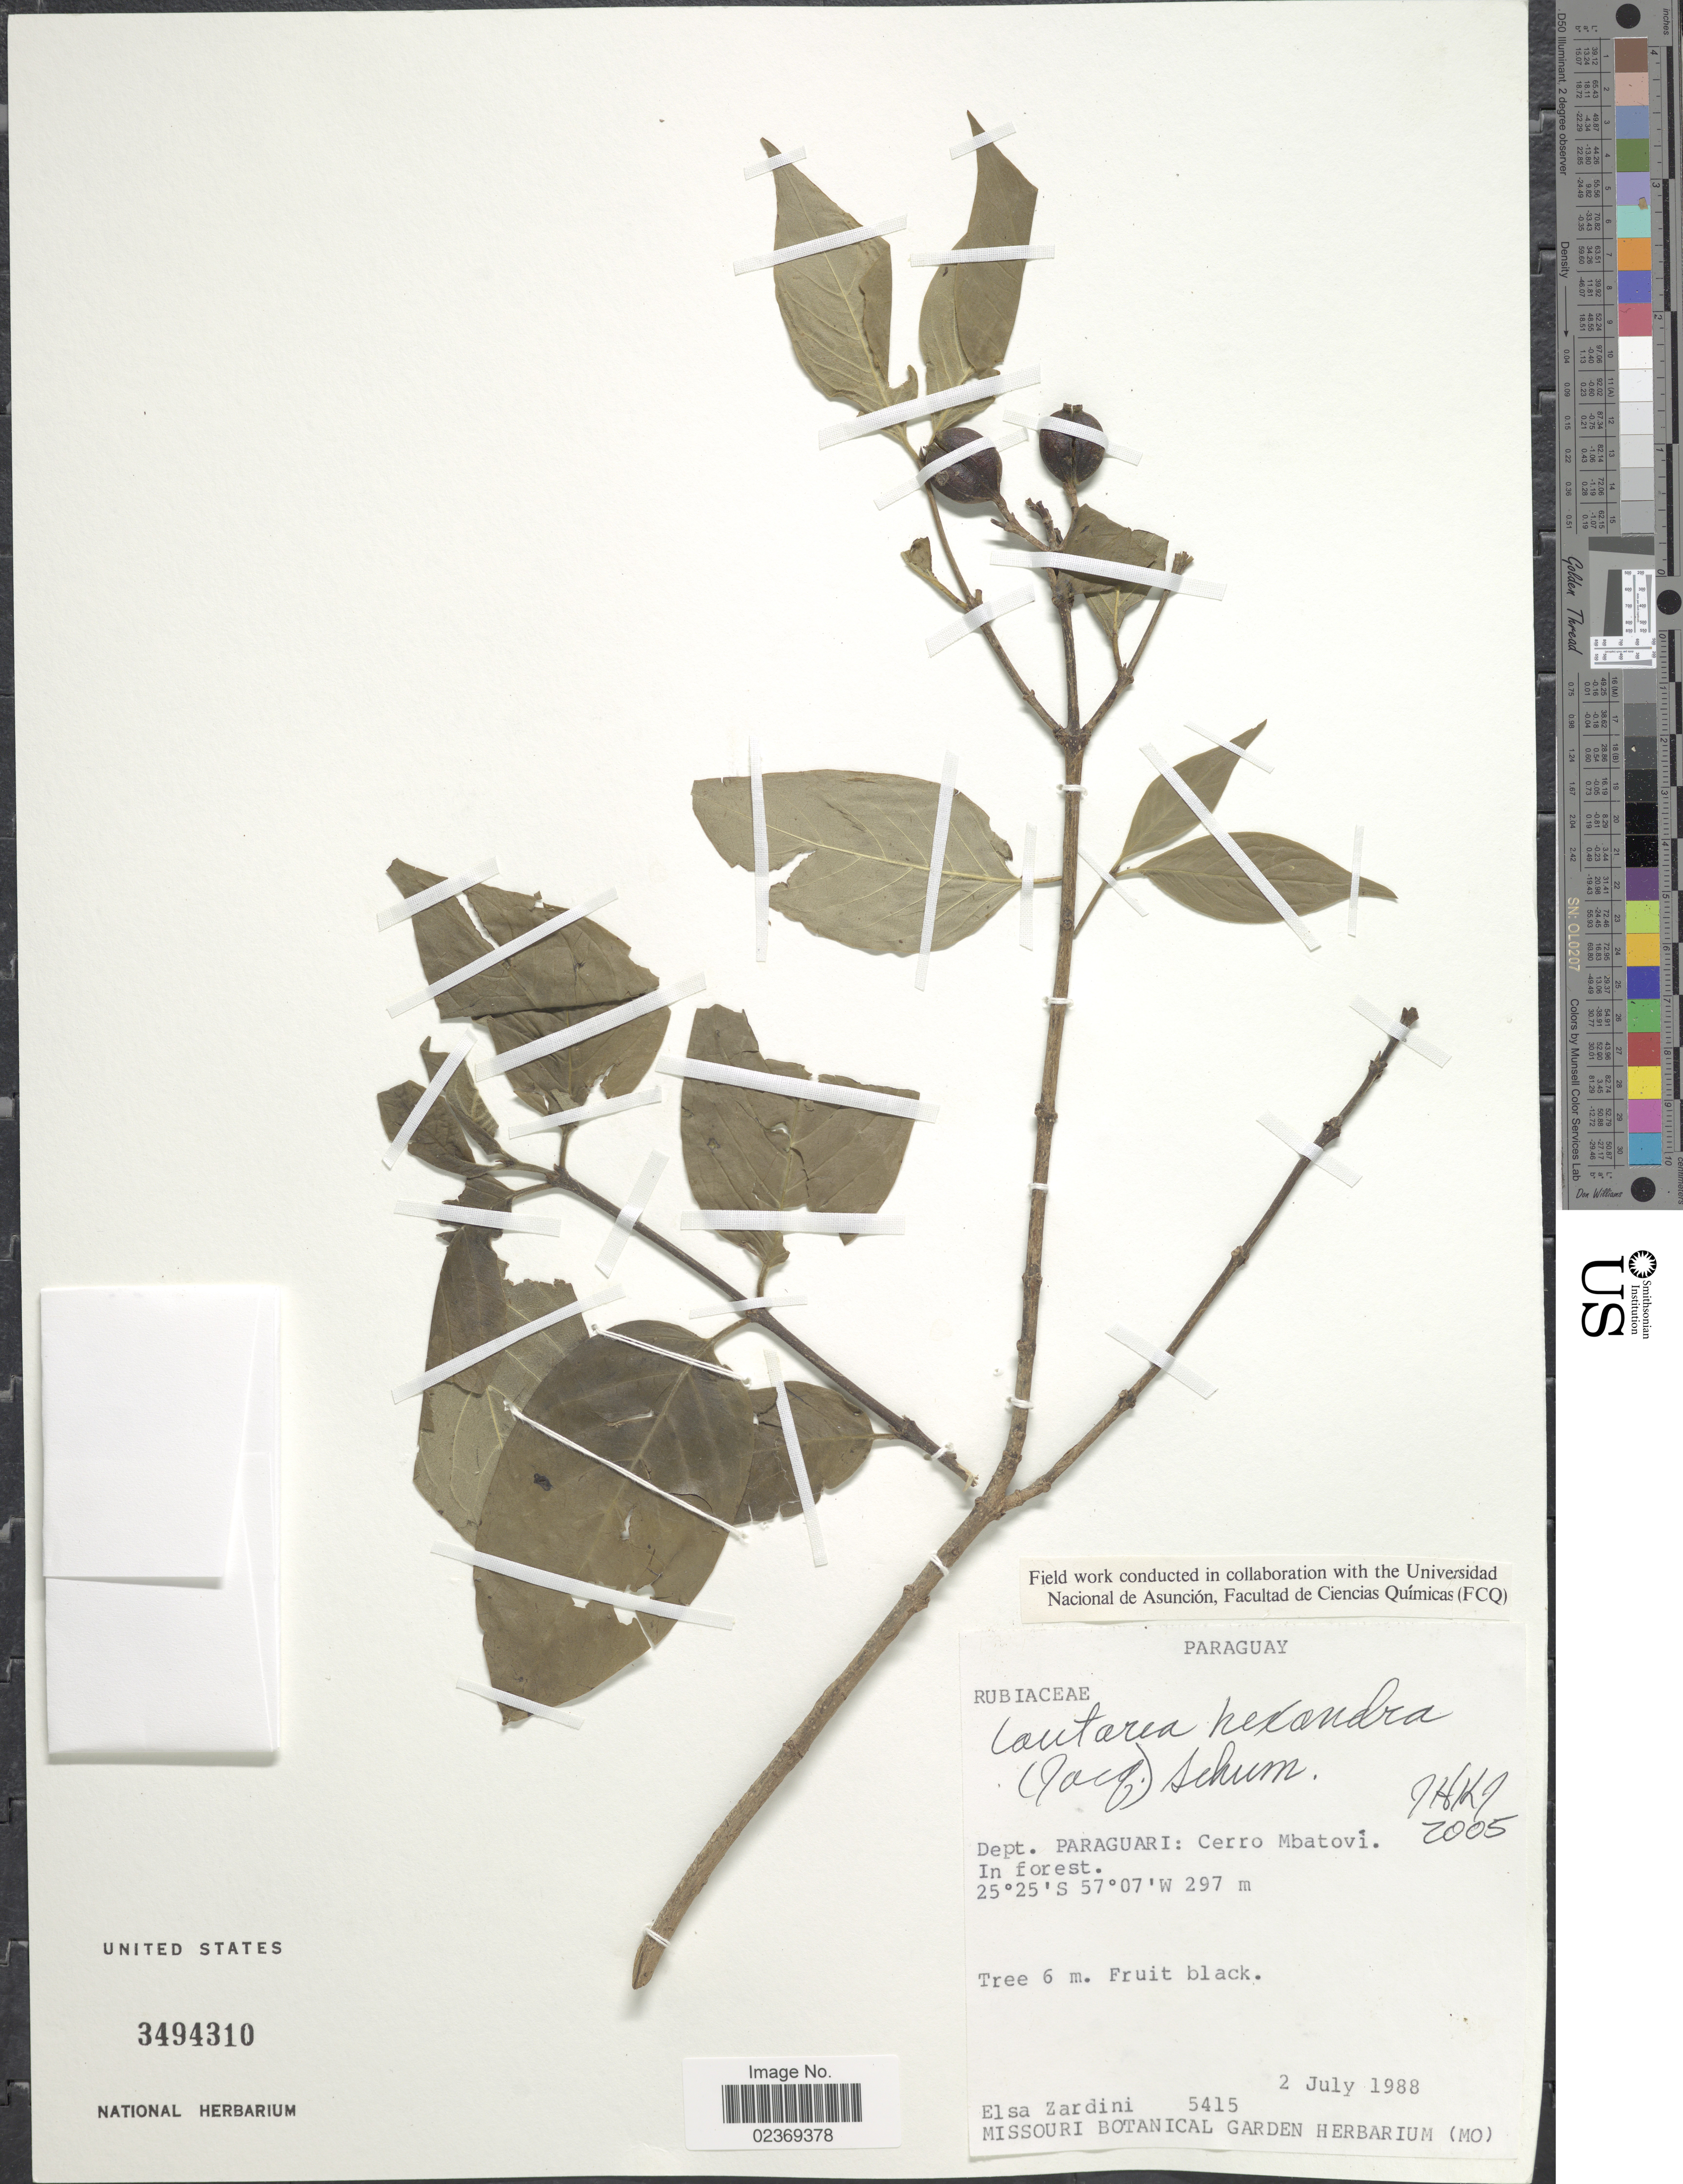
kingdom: Plantae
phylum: Tracheophyta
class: Magnoliopsida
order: Gentianales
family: Rubiaceae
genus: Coutarea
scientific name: Coutarea hexandra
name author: (Jacq.) K. Schum.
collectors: E. M. Zardini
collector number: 5415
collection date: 1988-07-02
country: Paraguay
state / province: Paraguari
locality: Cerro Mbatovi, in forest.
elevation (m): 297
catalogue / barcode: US 3494310